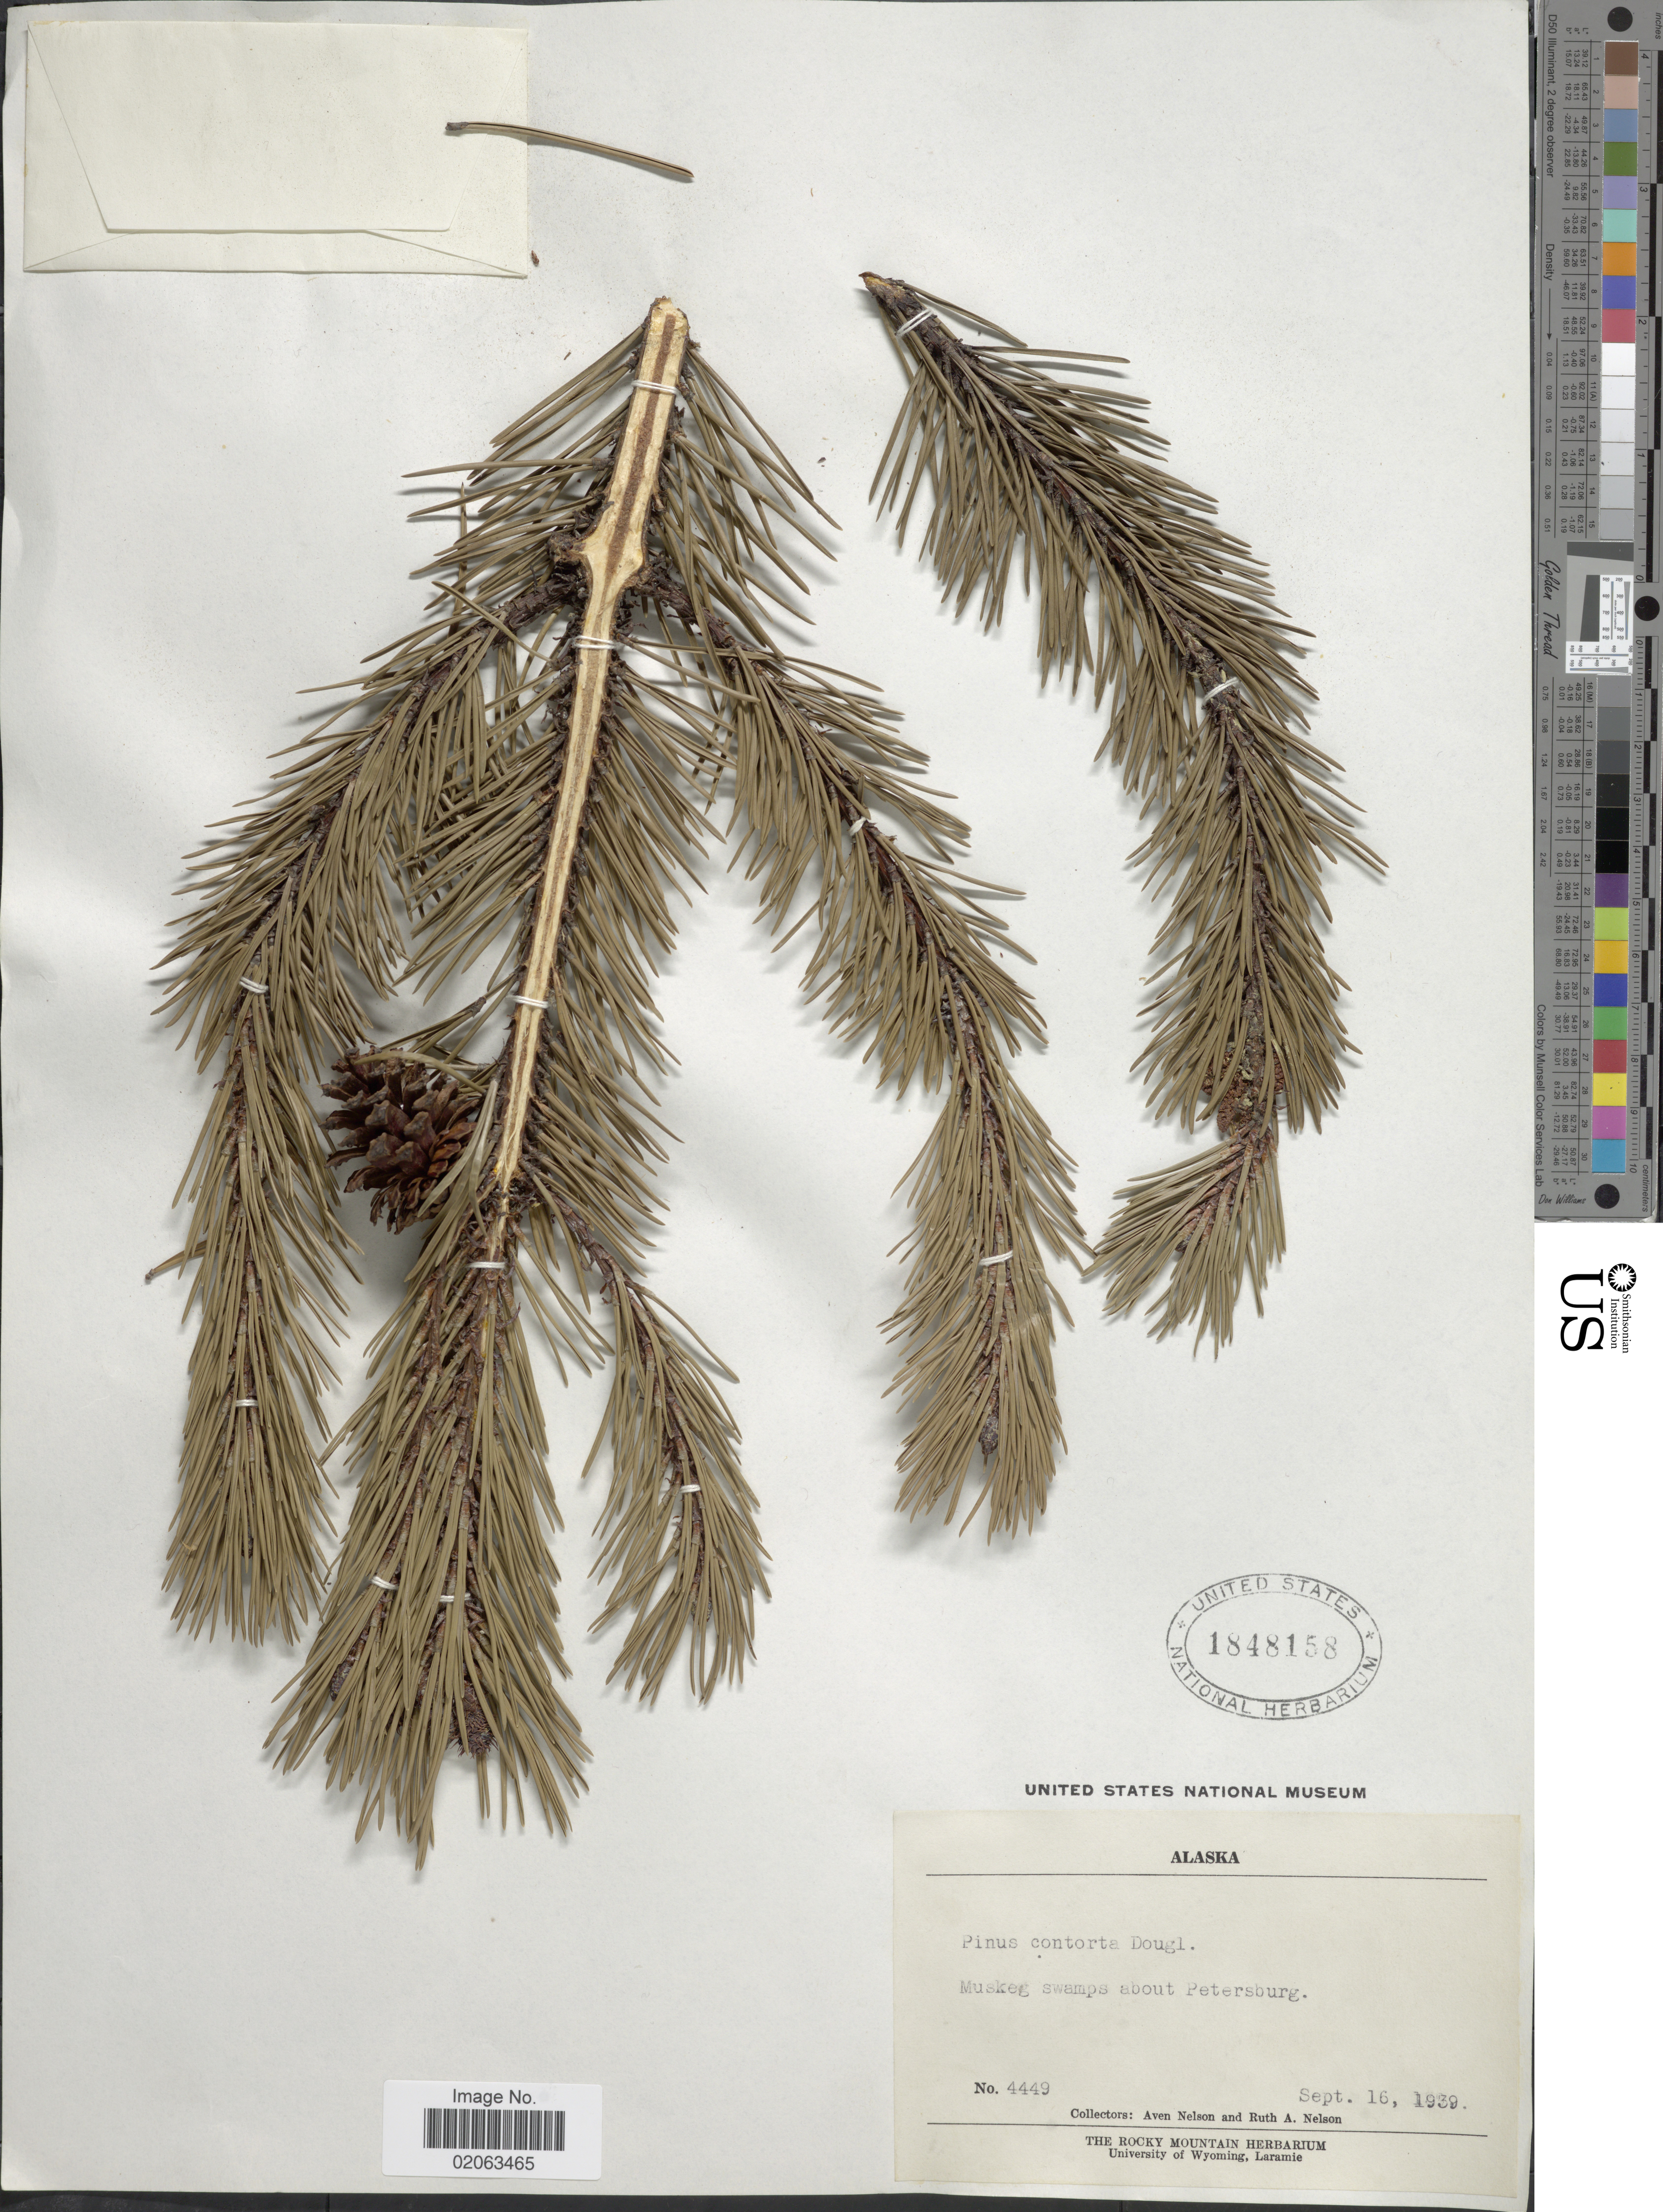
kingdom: Plantae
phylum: Tracheophyta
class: Pinopsida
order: Pinales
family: Pinaceae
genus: Pinus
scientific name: Pinus contorta var. contorta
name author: Douglas ex Loudon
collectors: A. Nelson & R. A. Nelson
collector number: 4449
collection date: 1939-09-16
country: United States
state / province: Alaska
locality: Alaska, Muskeg swamps about Petersburg.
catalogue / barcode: US 1848158